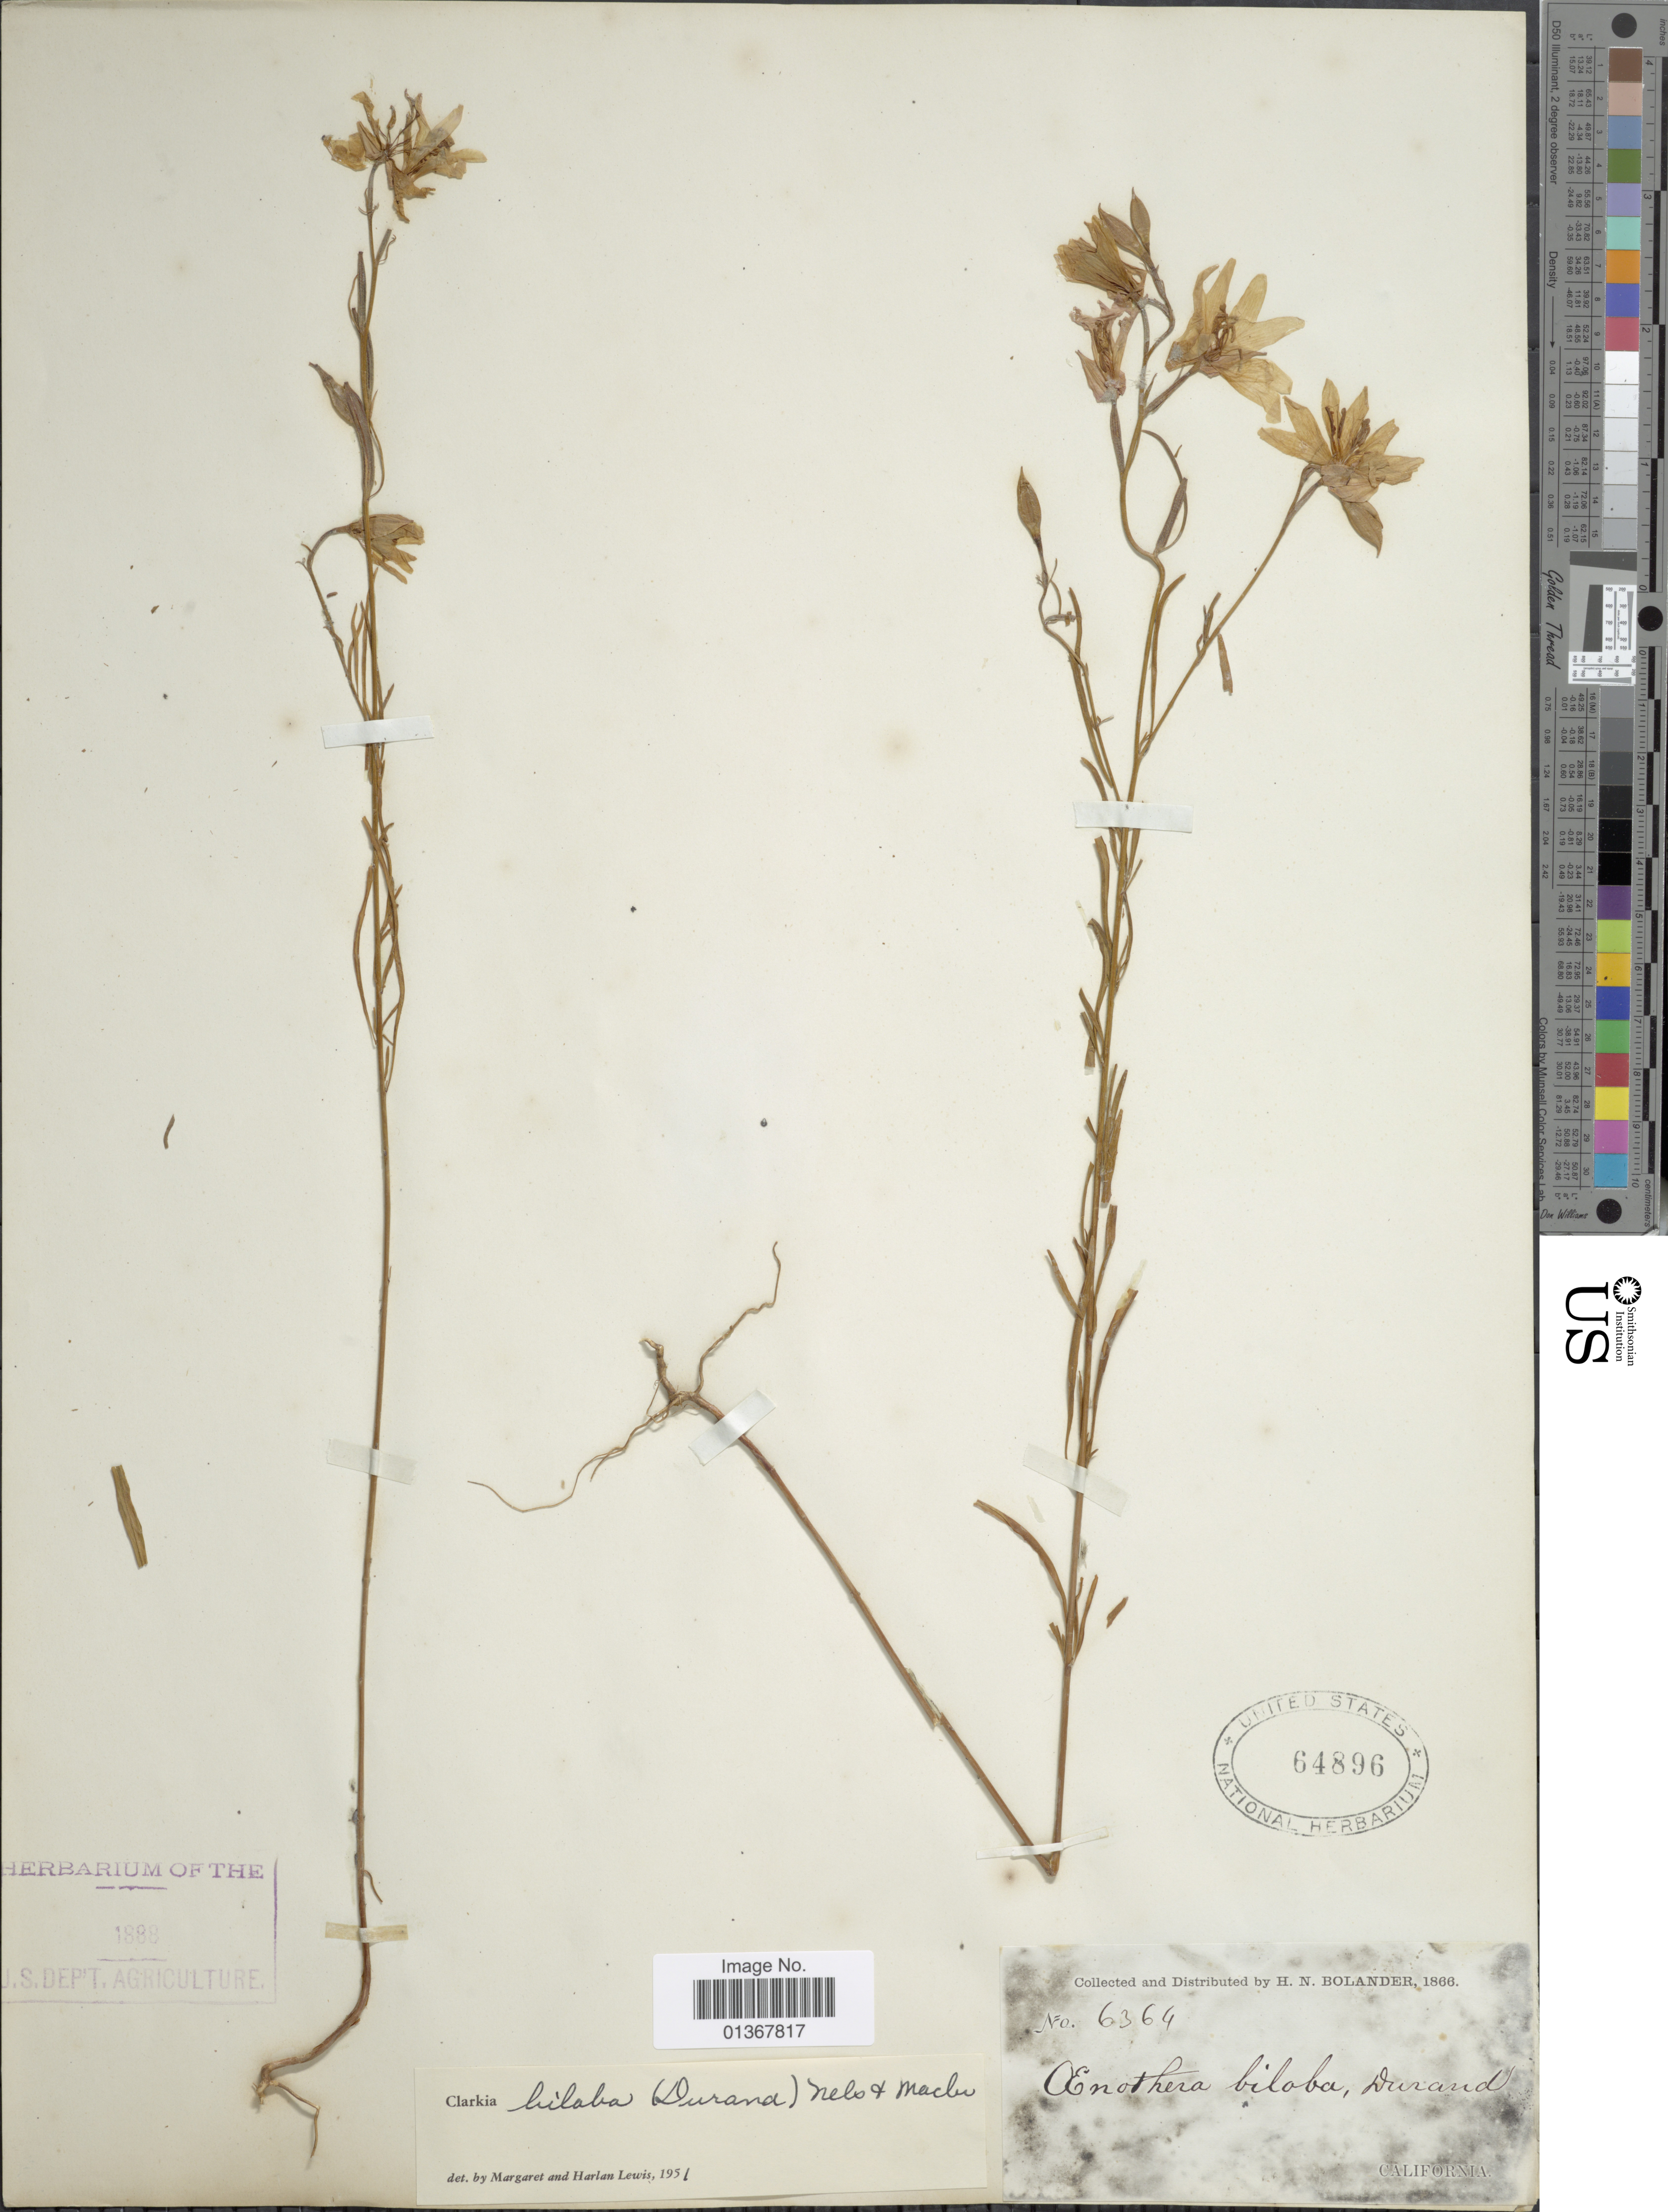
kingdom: Plantae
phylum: Tracheophyta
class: Magnoliopsida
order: Myrtales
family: Onagraceae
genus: Clarkia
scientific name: Clarkia biloba subsp. biloba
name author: (Durand) A. Nelson & J.F. Macbr.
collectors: H. Bolander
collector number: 6364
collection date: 1866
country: United States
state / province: California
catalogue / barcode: US 64896